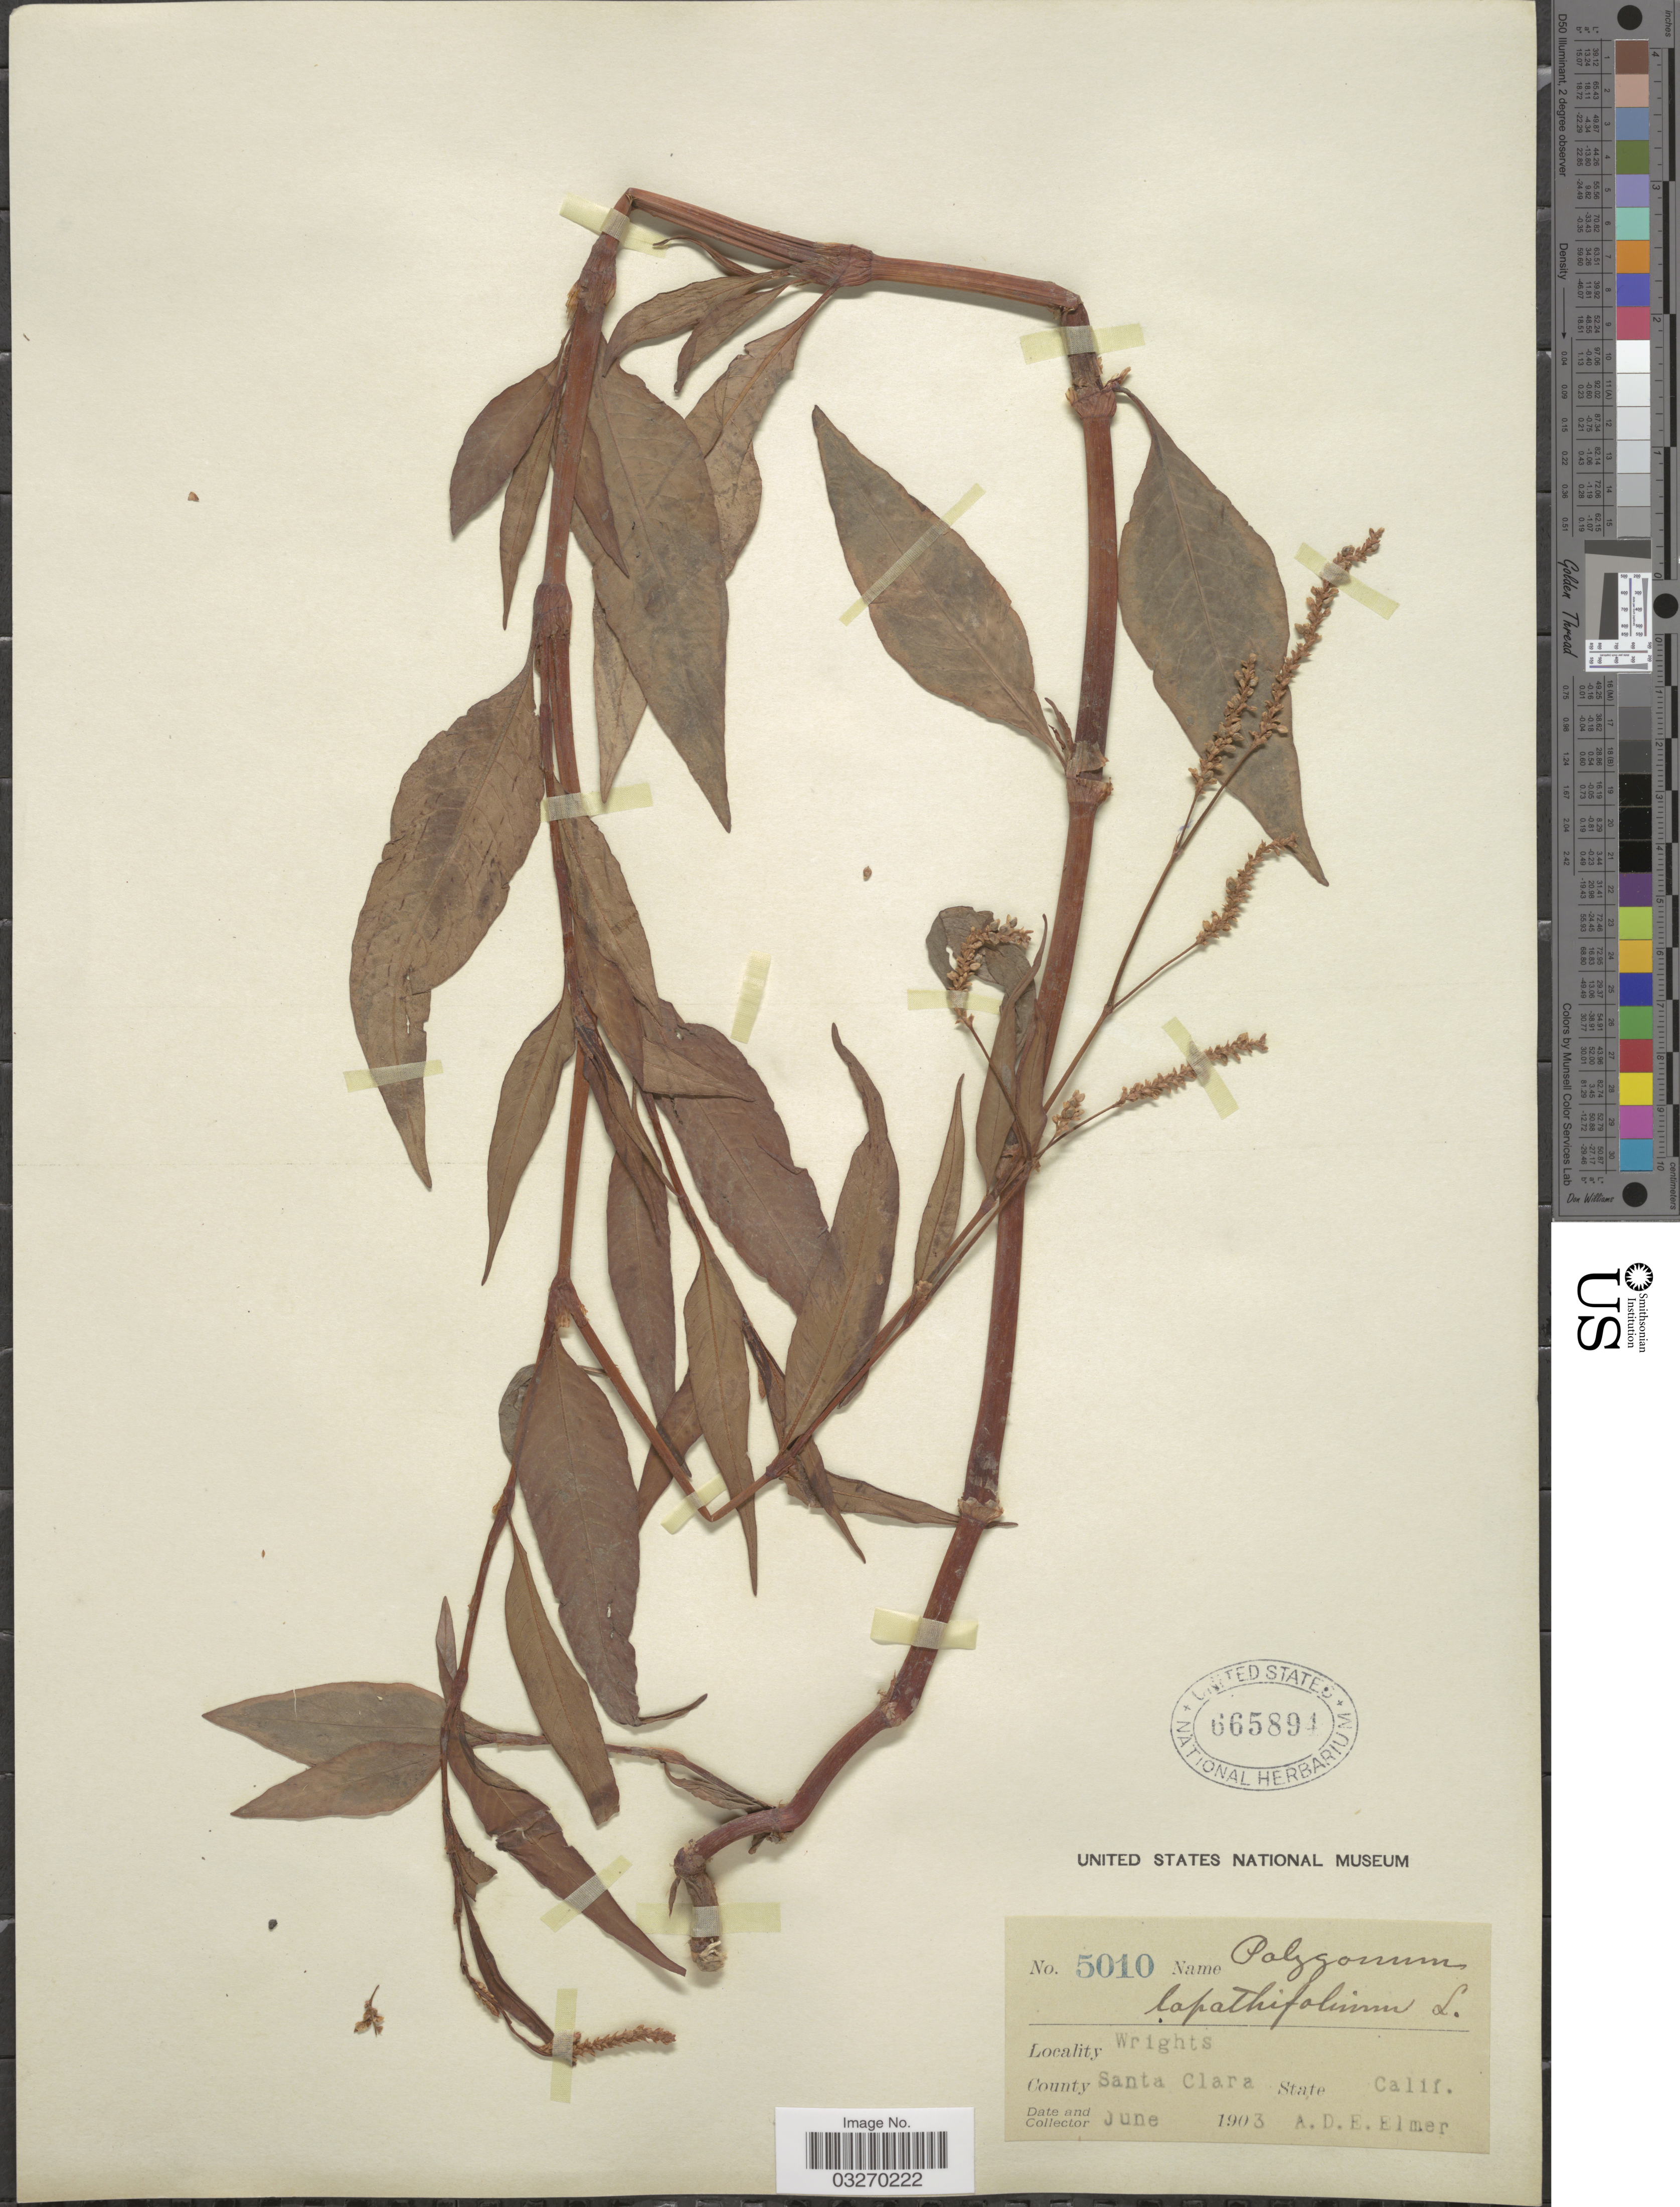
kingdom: Plantae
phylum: Tracheophyta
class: Magnoliopsida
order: Caryophyllales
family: Polygonaceae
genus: Persicaria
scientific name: Persicaria lapathifolia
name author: (L.) Delarbre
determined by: Atha, D. E.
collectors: A. D. E. Elmer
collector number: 5010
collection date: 1903-06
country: United States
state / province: California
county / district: Santa Clara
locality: Wrights. County Santa Clara.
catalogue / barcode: US 665894